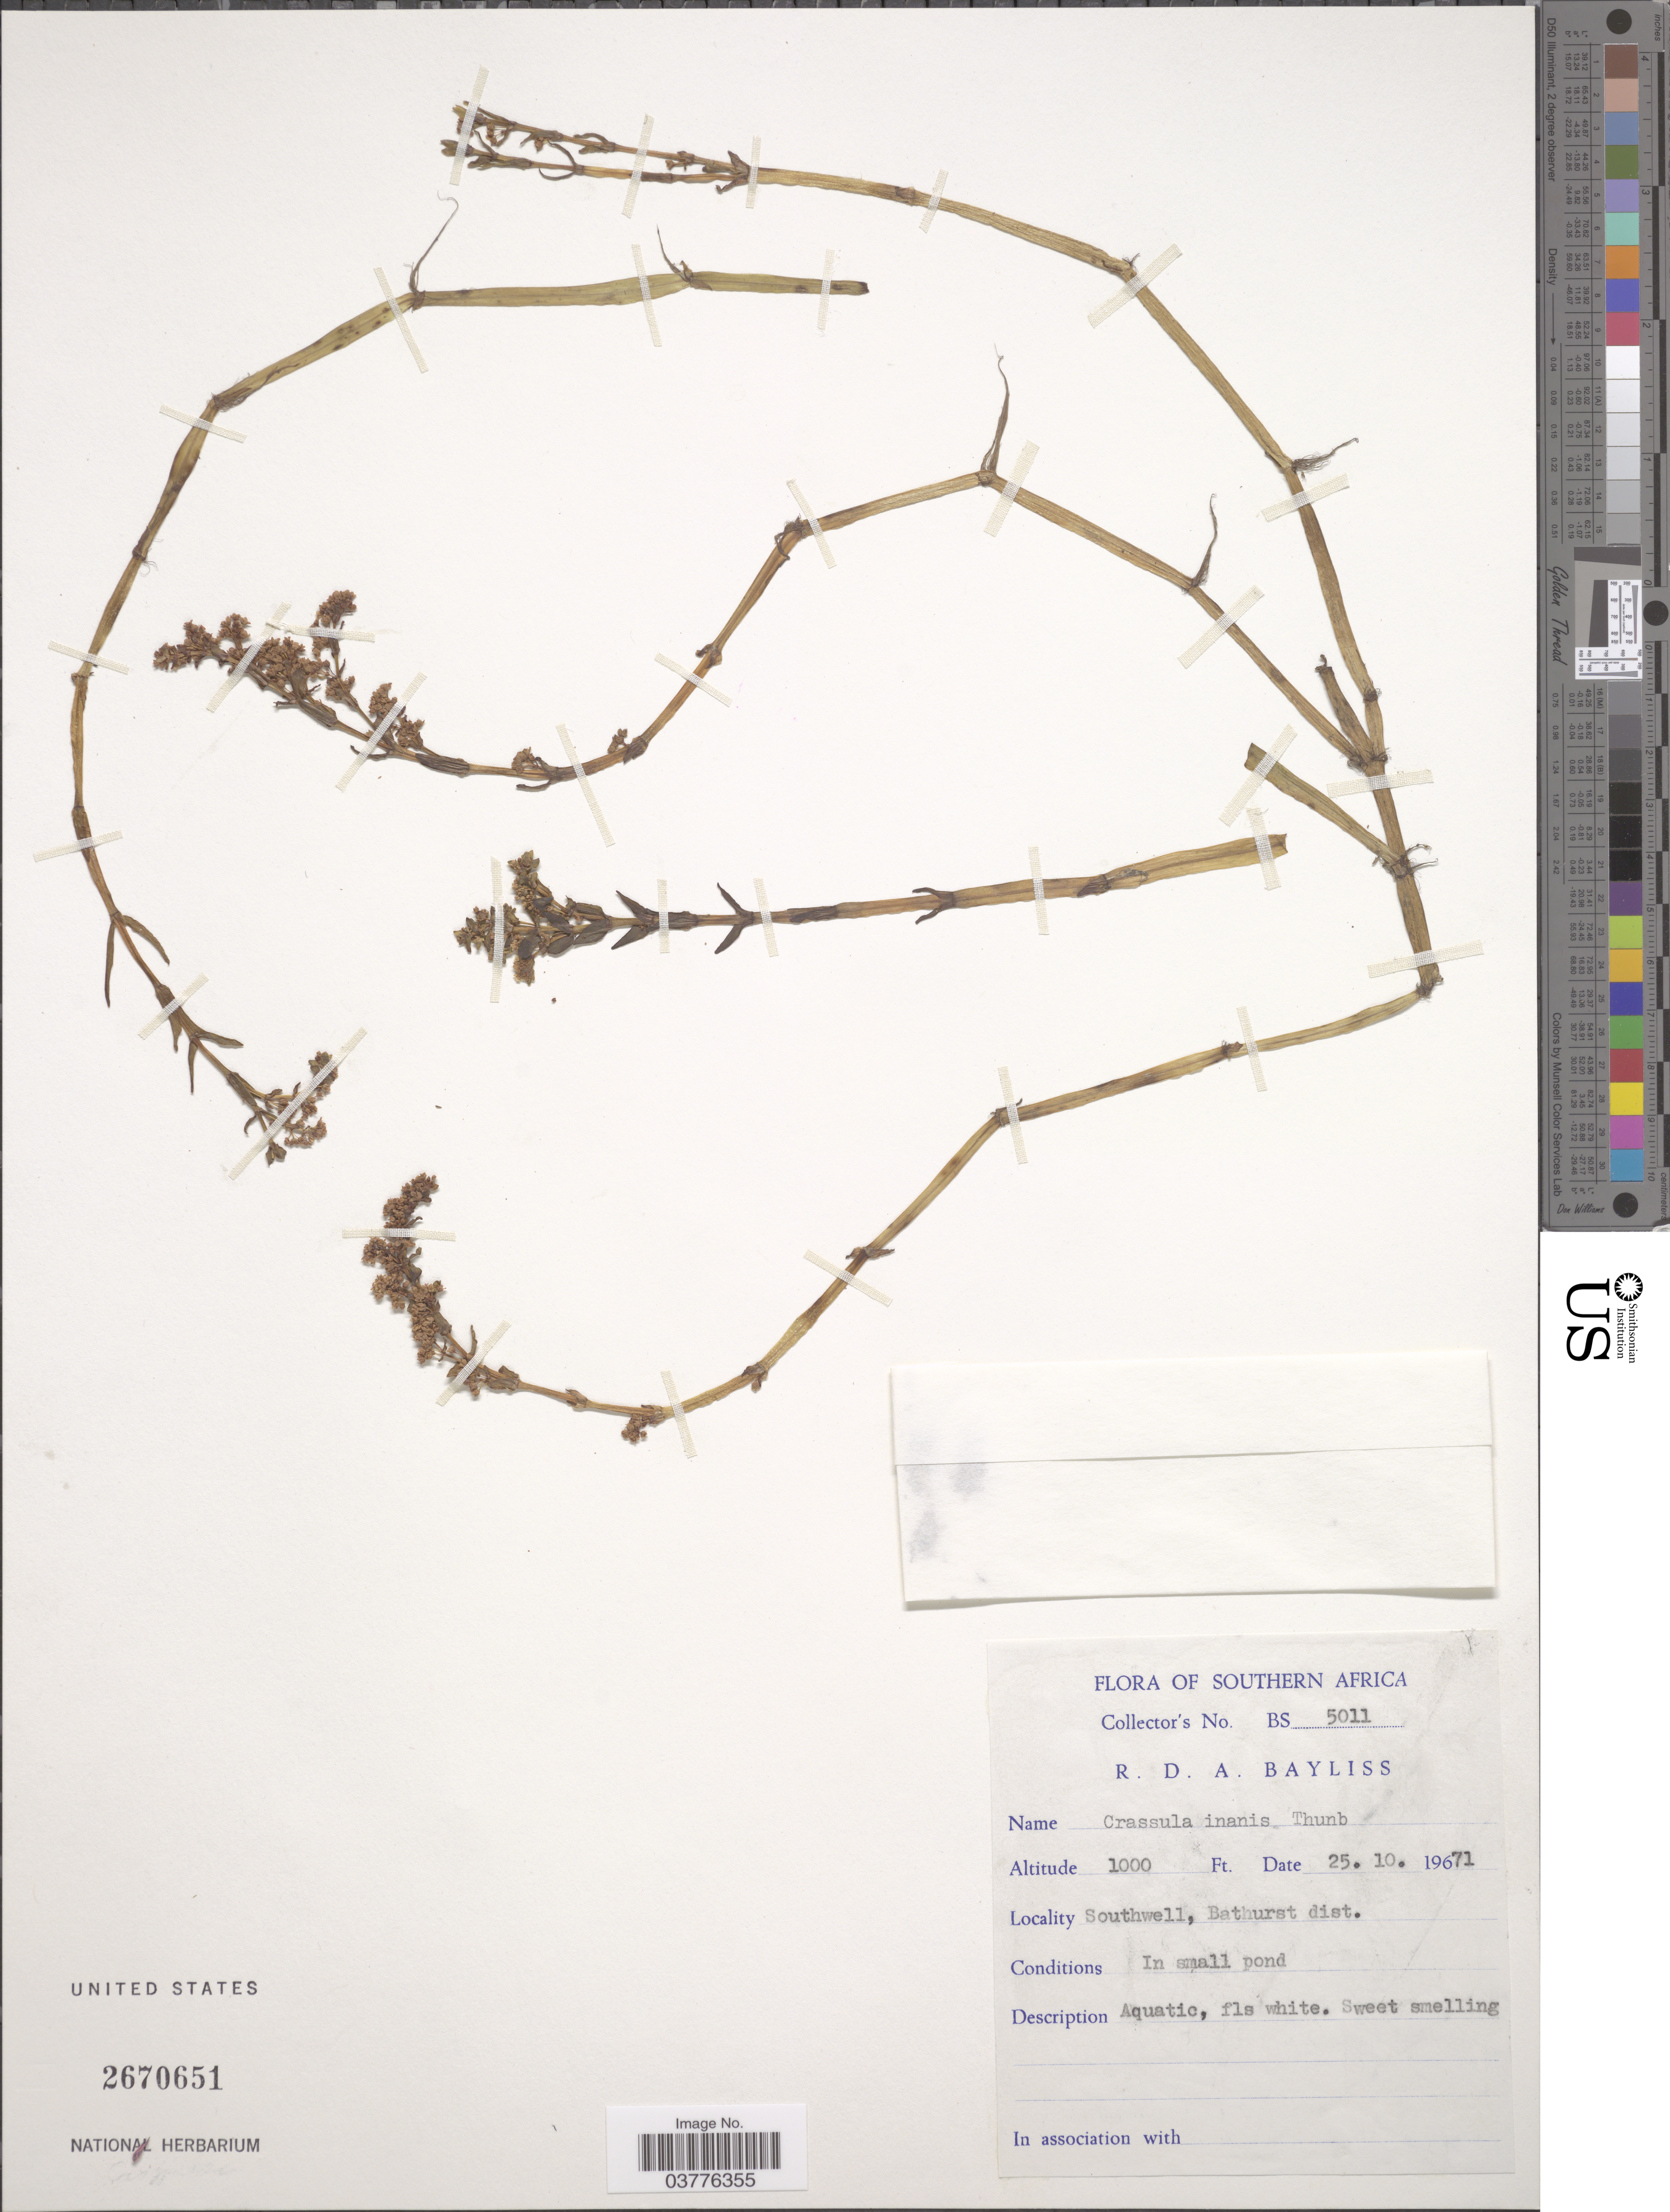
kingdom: Plantae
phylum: Tracheophyta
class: Magnoliopsida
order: Saxifragales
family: Crassulaceae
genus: Crassula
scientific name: Crassula inanis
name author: Thunb.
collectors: R. Bayliss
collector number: BS 5011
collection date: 1971-10-25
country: South Africa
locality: Southern Africa. Southwell, Bathurst dist.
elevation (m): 305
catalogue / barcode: US 2670651